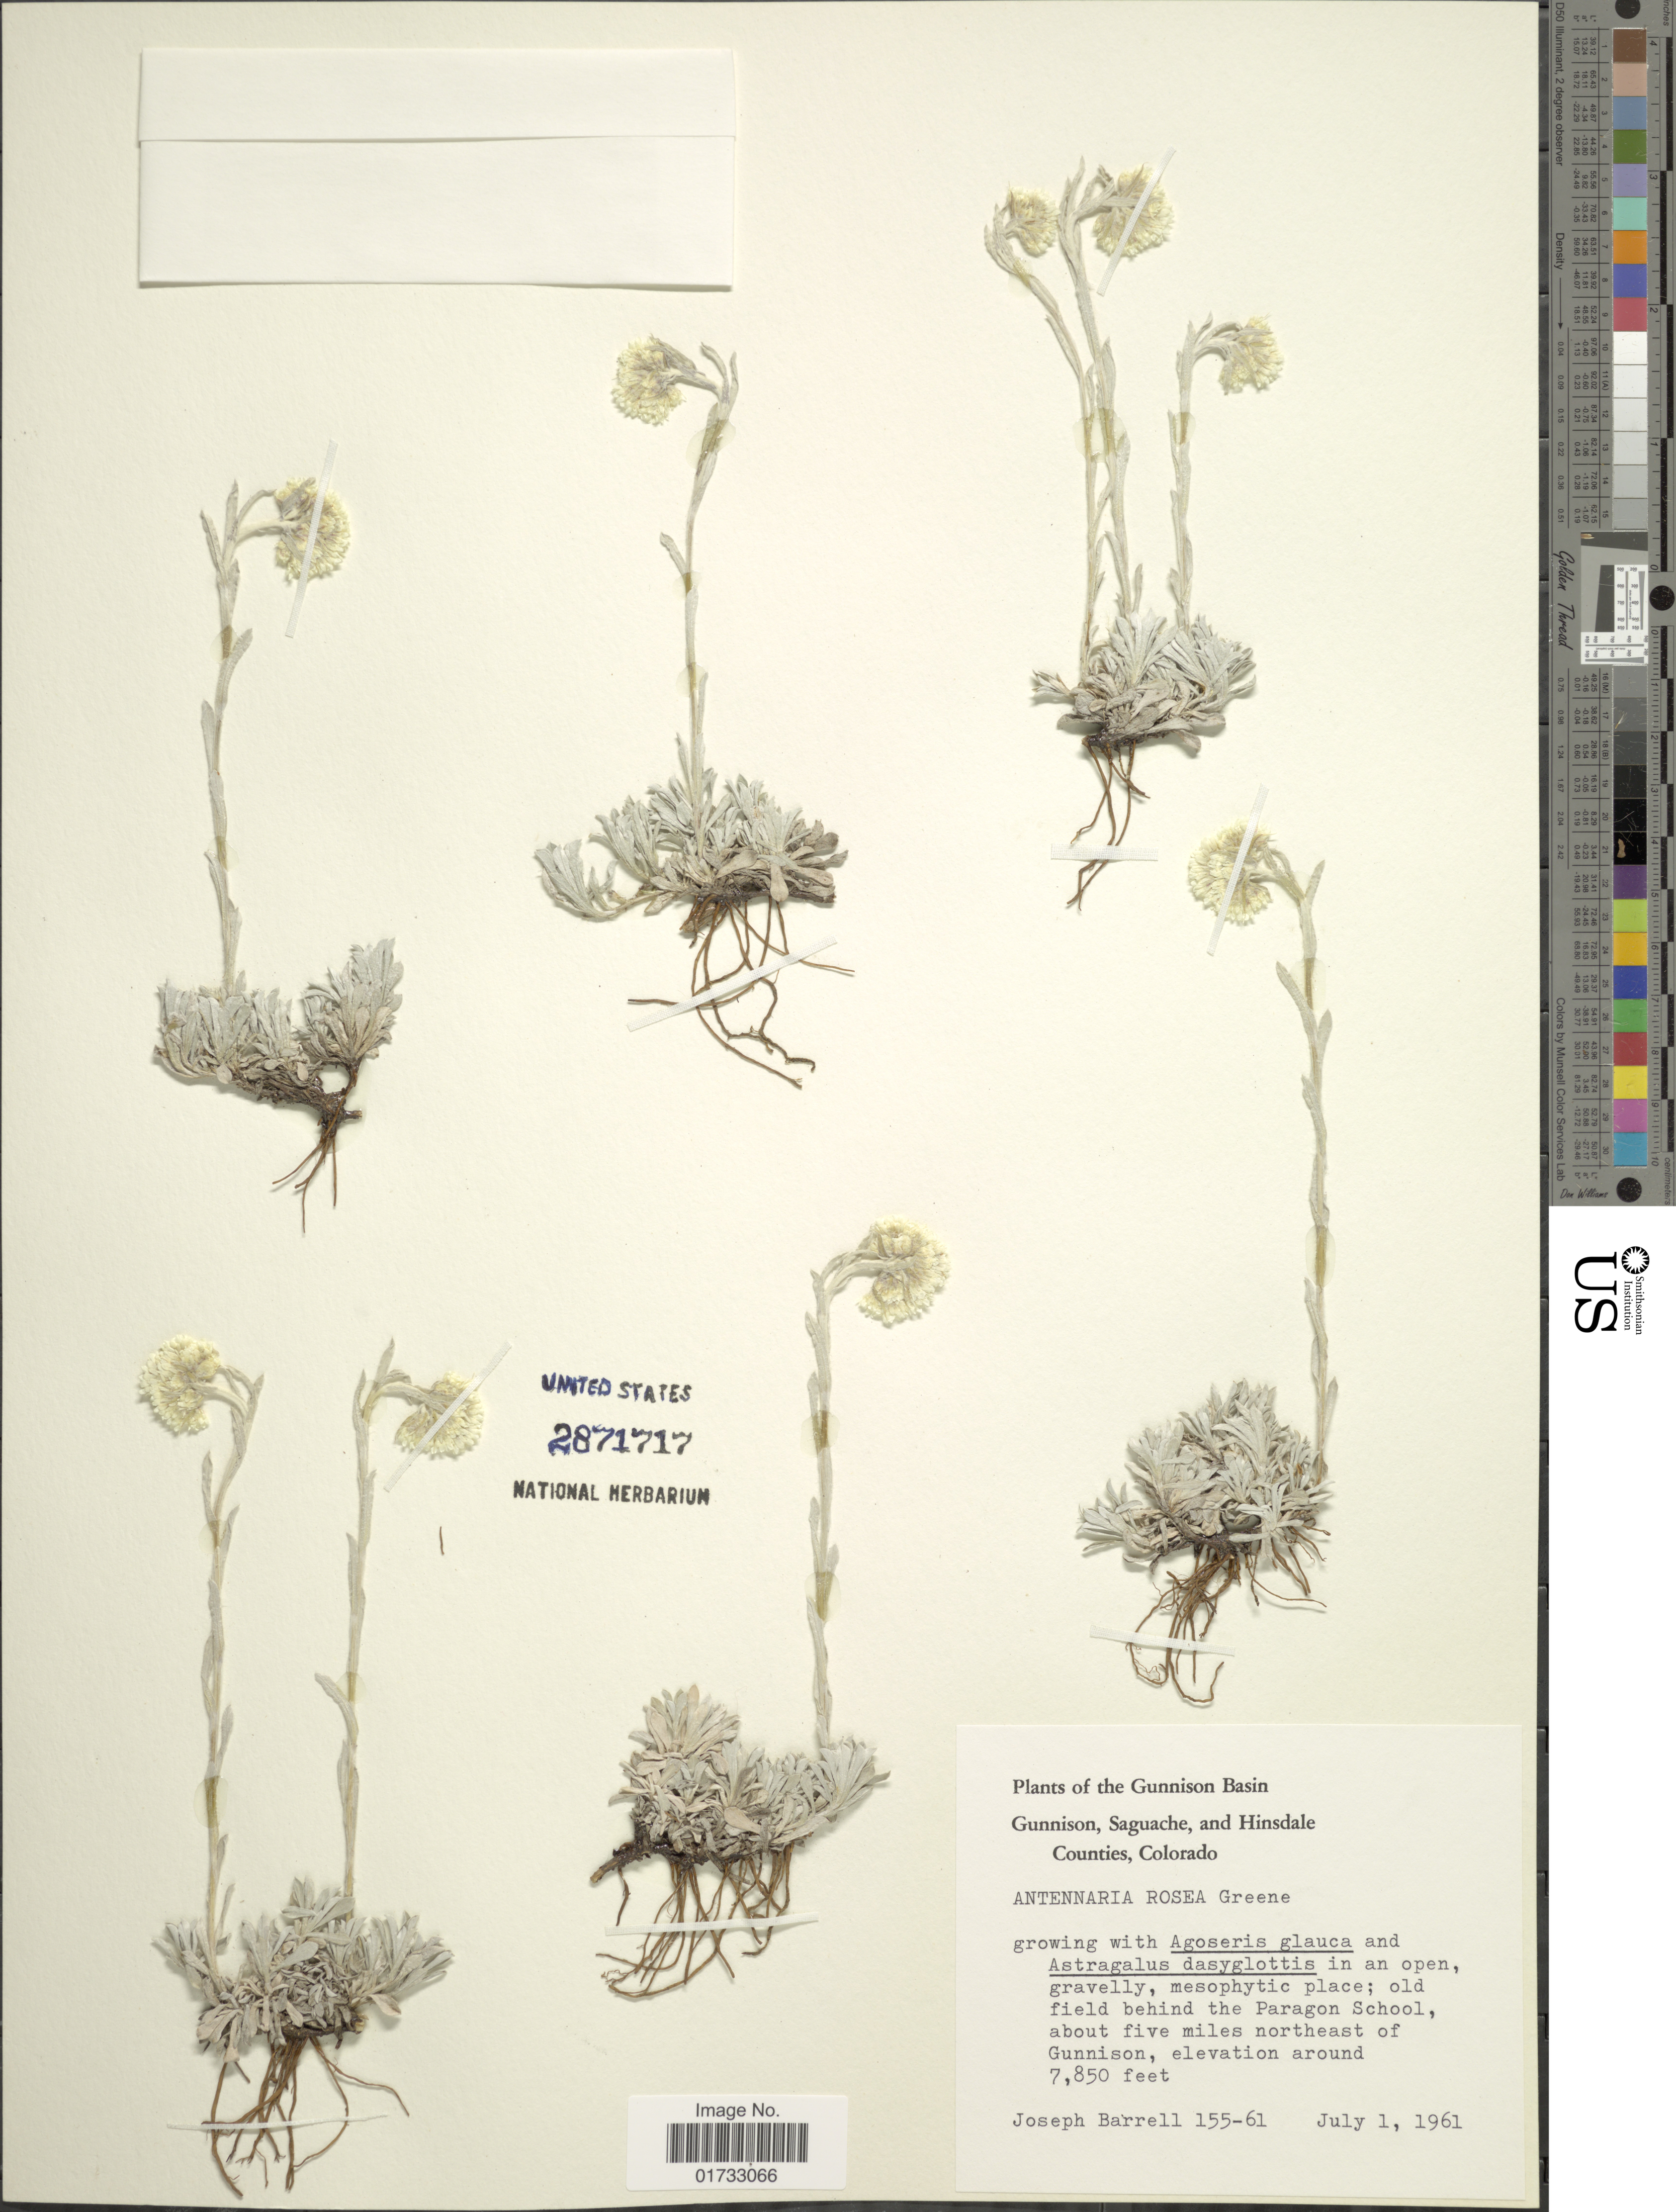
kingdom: Plantae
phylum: Tracheophyta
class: Magnoliopsida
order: Asterales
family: Asteraceae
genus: Antennaria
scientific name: Antennaria rosea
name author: Greene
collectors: J. Barrell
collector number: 155-61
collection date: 1961-07-01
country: United States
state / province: Colorado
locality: Gunnison Basin, old field behind the Paragon School, about five miles northeast of Gunnison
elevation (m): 2393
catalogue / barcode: US 2871717